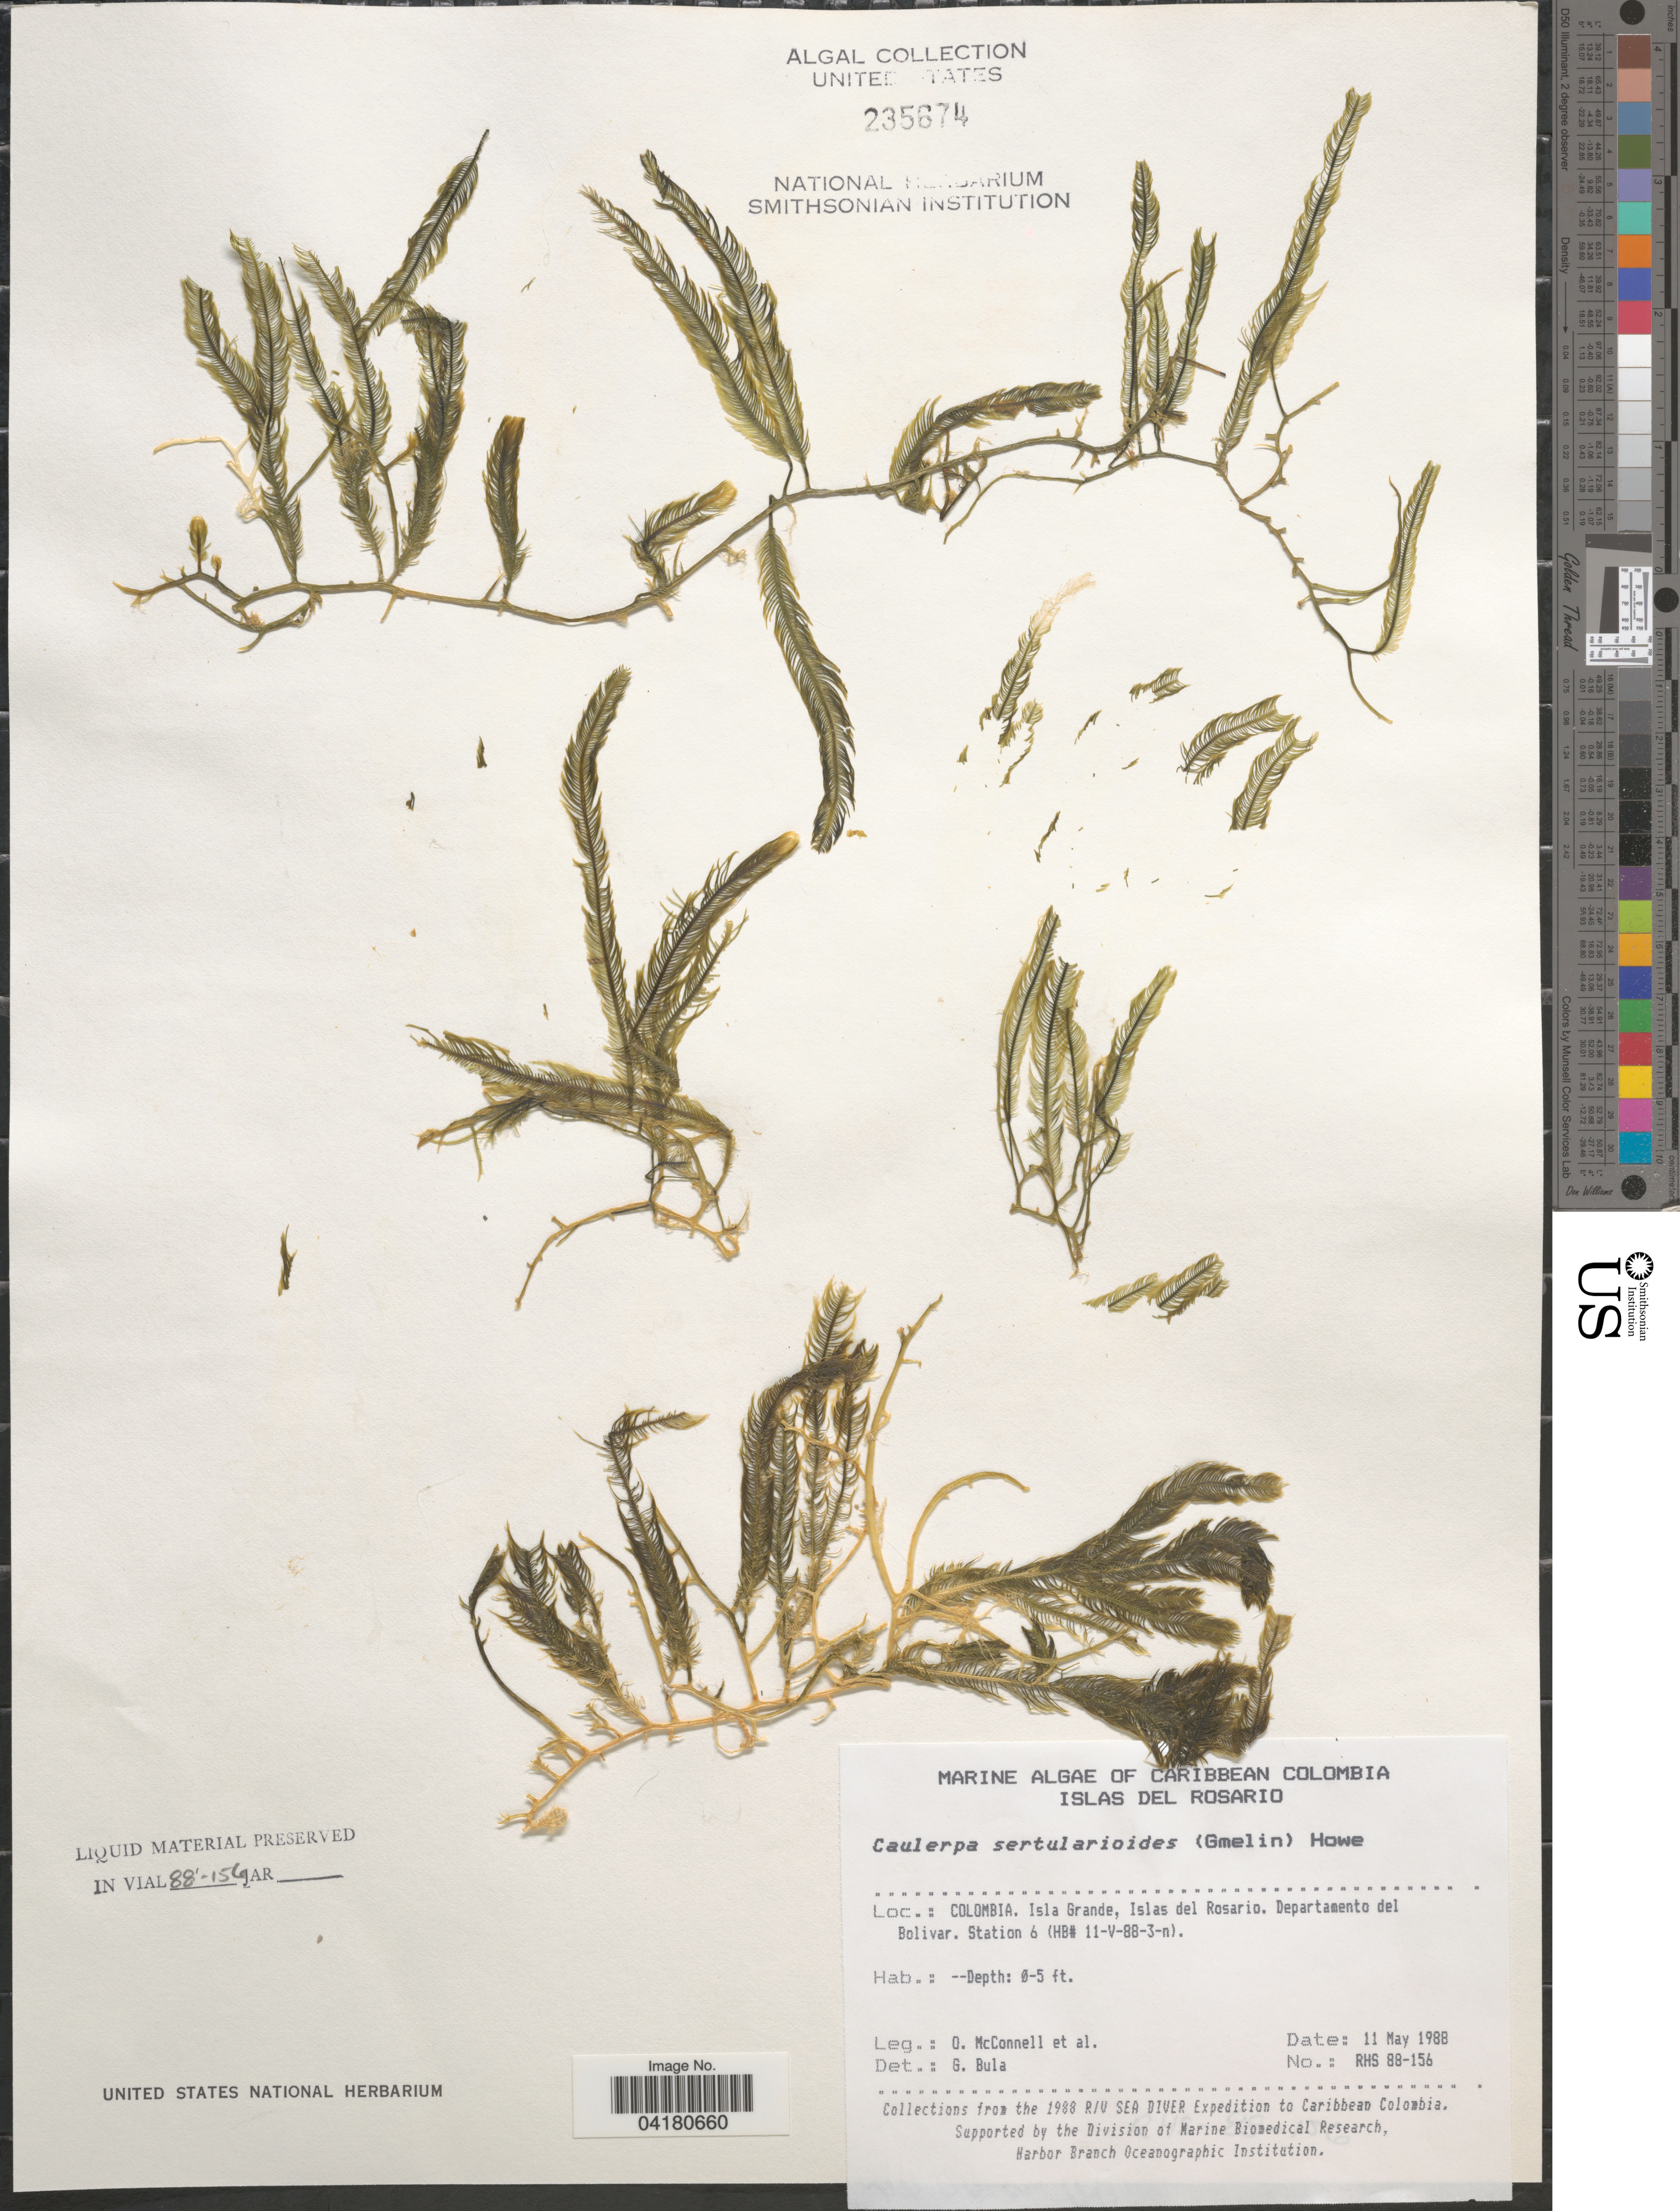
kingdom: Plantae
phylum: Chlorophyta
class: Ulvophyceae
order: Bryopsidales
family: Caulerpaceae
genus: Caulerpa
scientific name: Caulerpa sertularioides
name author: (S.G. Gmel.) M. Howe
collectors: O. McConnell & et al.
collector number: RHS88-156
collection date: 1988-05-11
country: Colombia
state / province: Bolívar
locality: Caribbean Colombia. Isla Grande, Islas del Rosario. Departamento del Bolivar. Station 6 (HB# 11-V-88-3-n). The 1988 R/V Sea Diver Expedition to Caribbean Colombia.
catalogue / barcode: US 235674